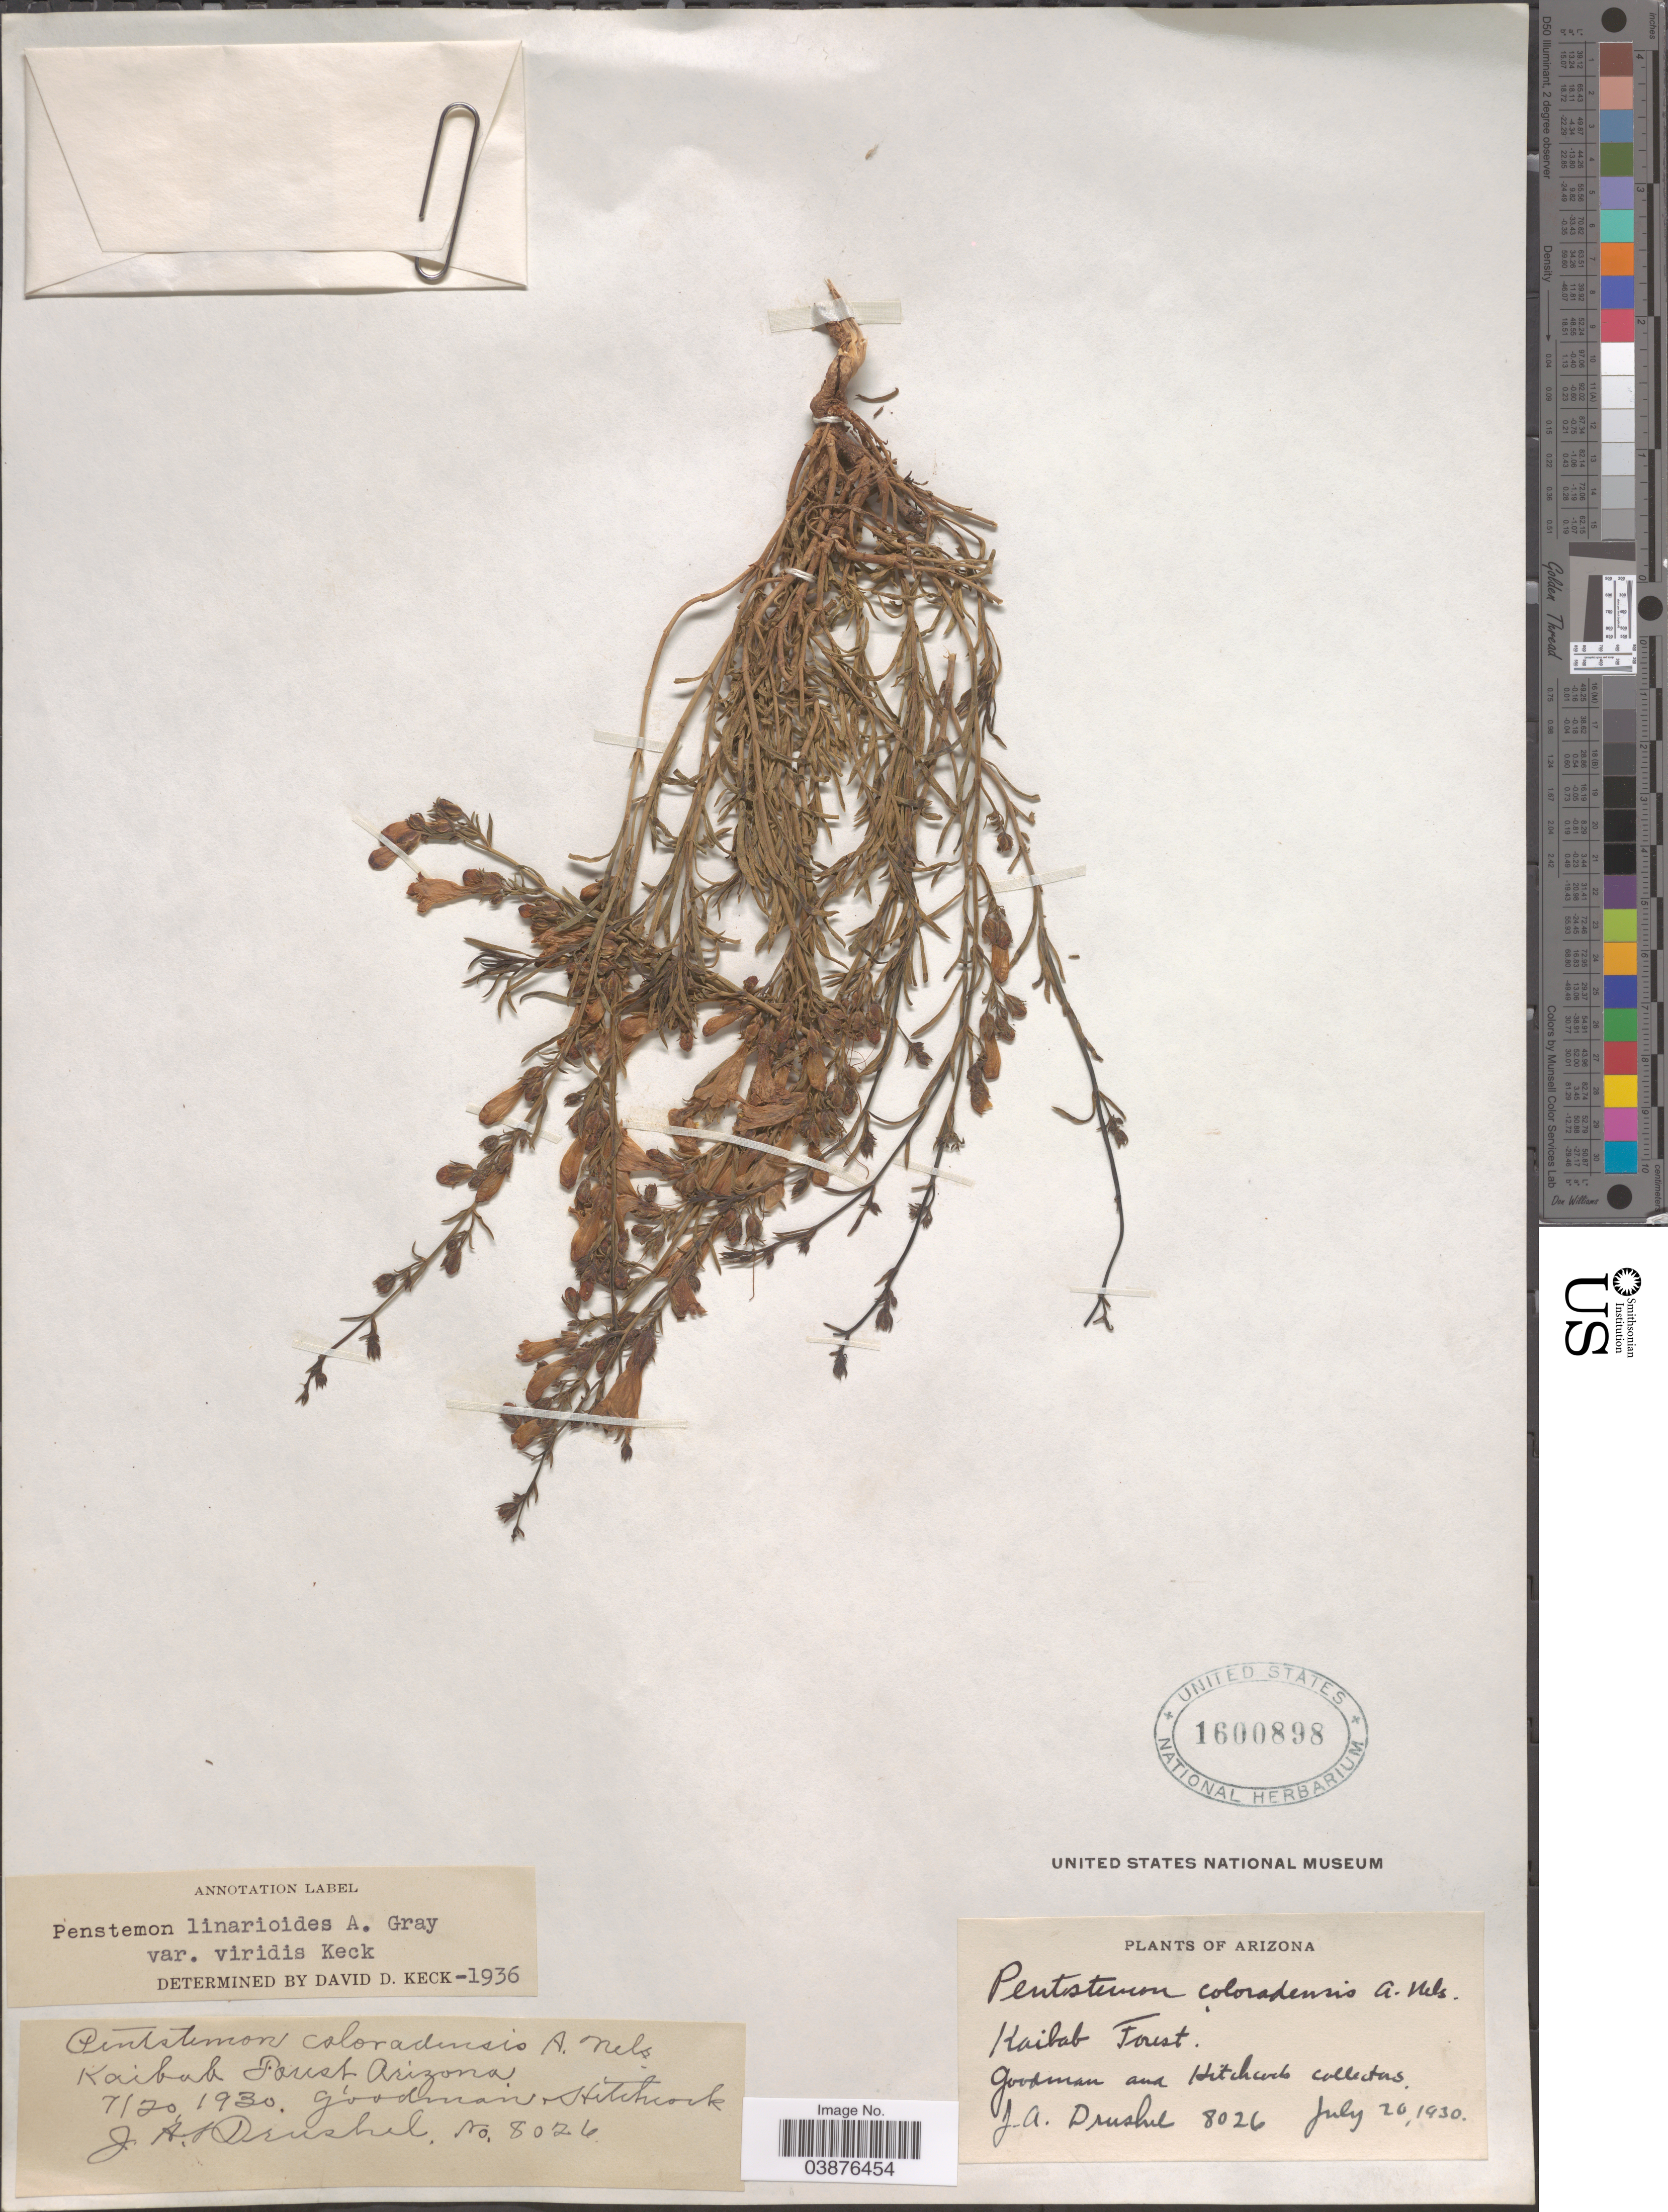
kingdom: Plantae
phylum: Tracheophyta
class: Magnoliopsida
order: Lamiales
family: Plantaginaceae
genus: Penstemon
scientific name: Penstemon linarioides subsp. sileri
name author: (A. Gray) D.D. Keck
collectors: J. A. Drushel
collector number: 8026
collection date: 1930-07-20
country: United States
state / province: Arizona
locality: Kaibab Forest.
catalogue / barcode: US 1600898